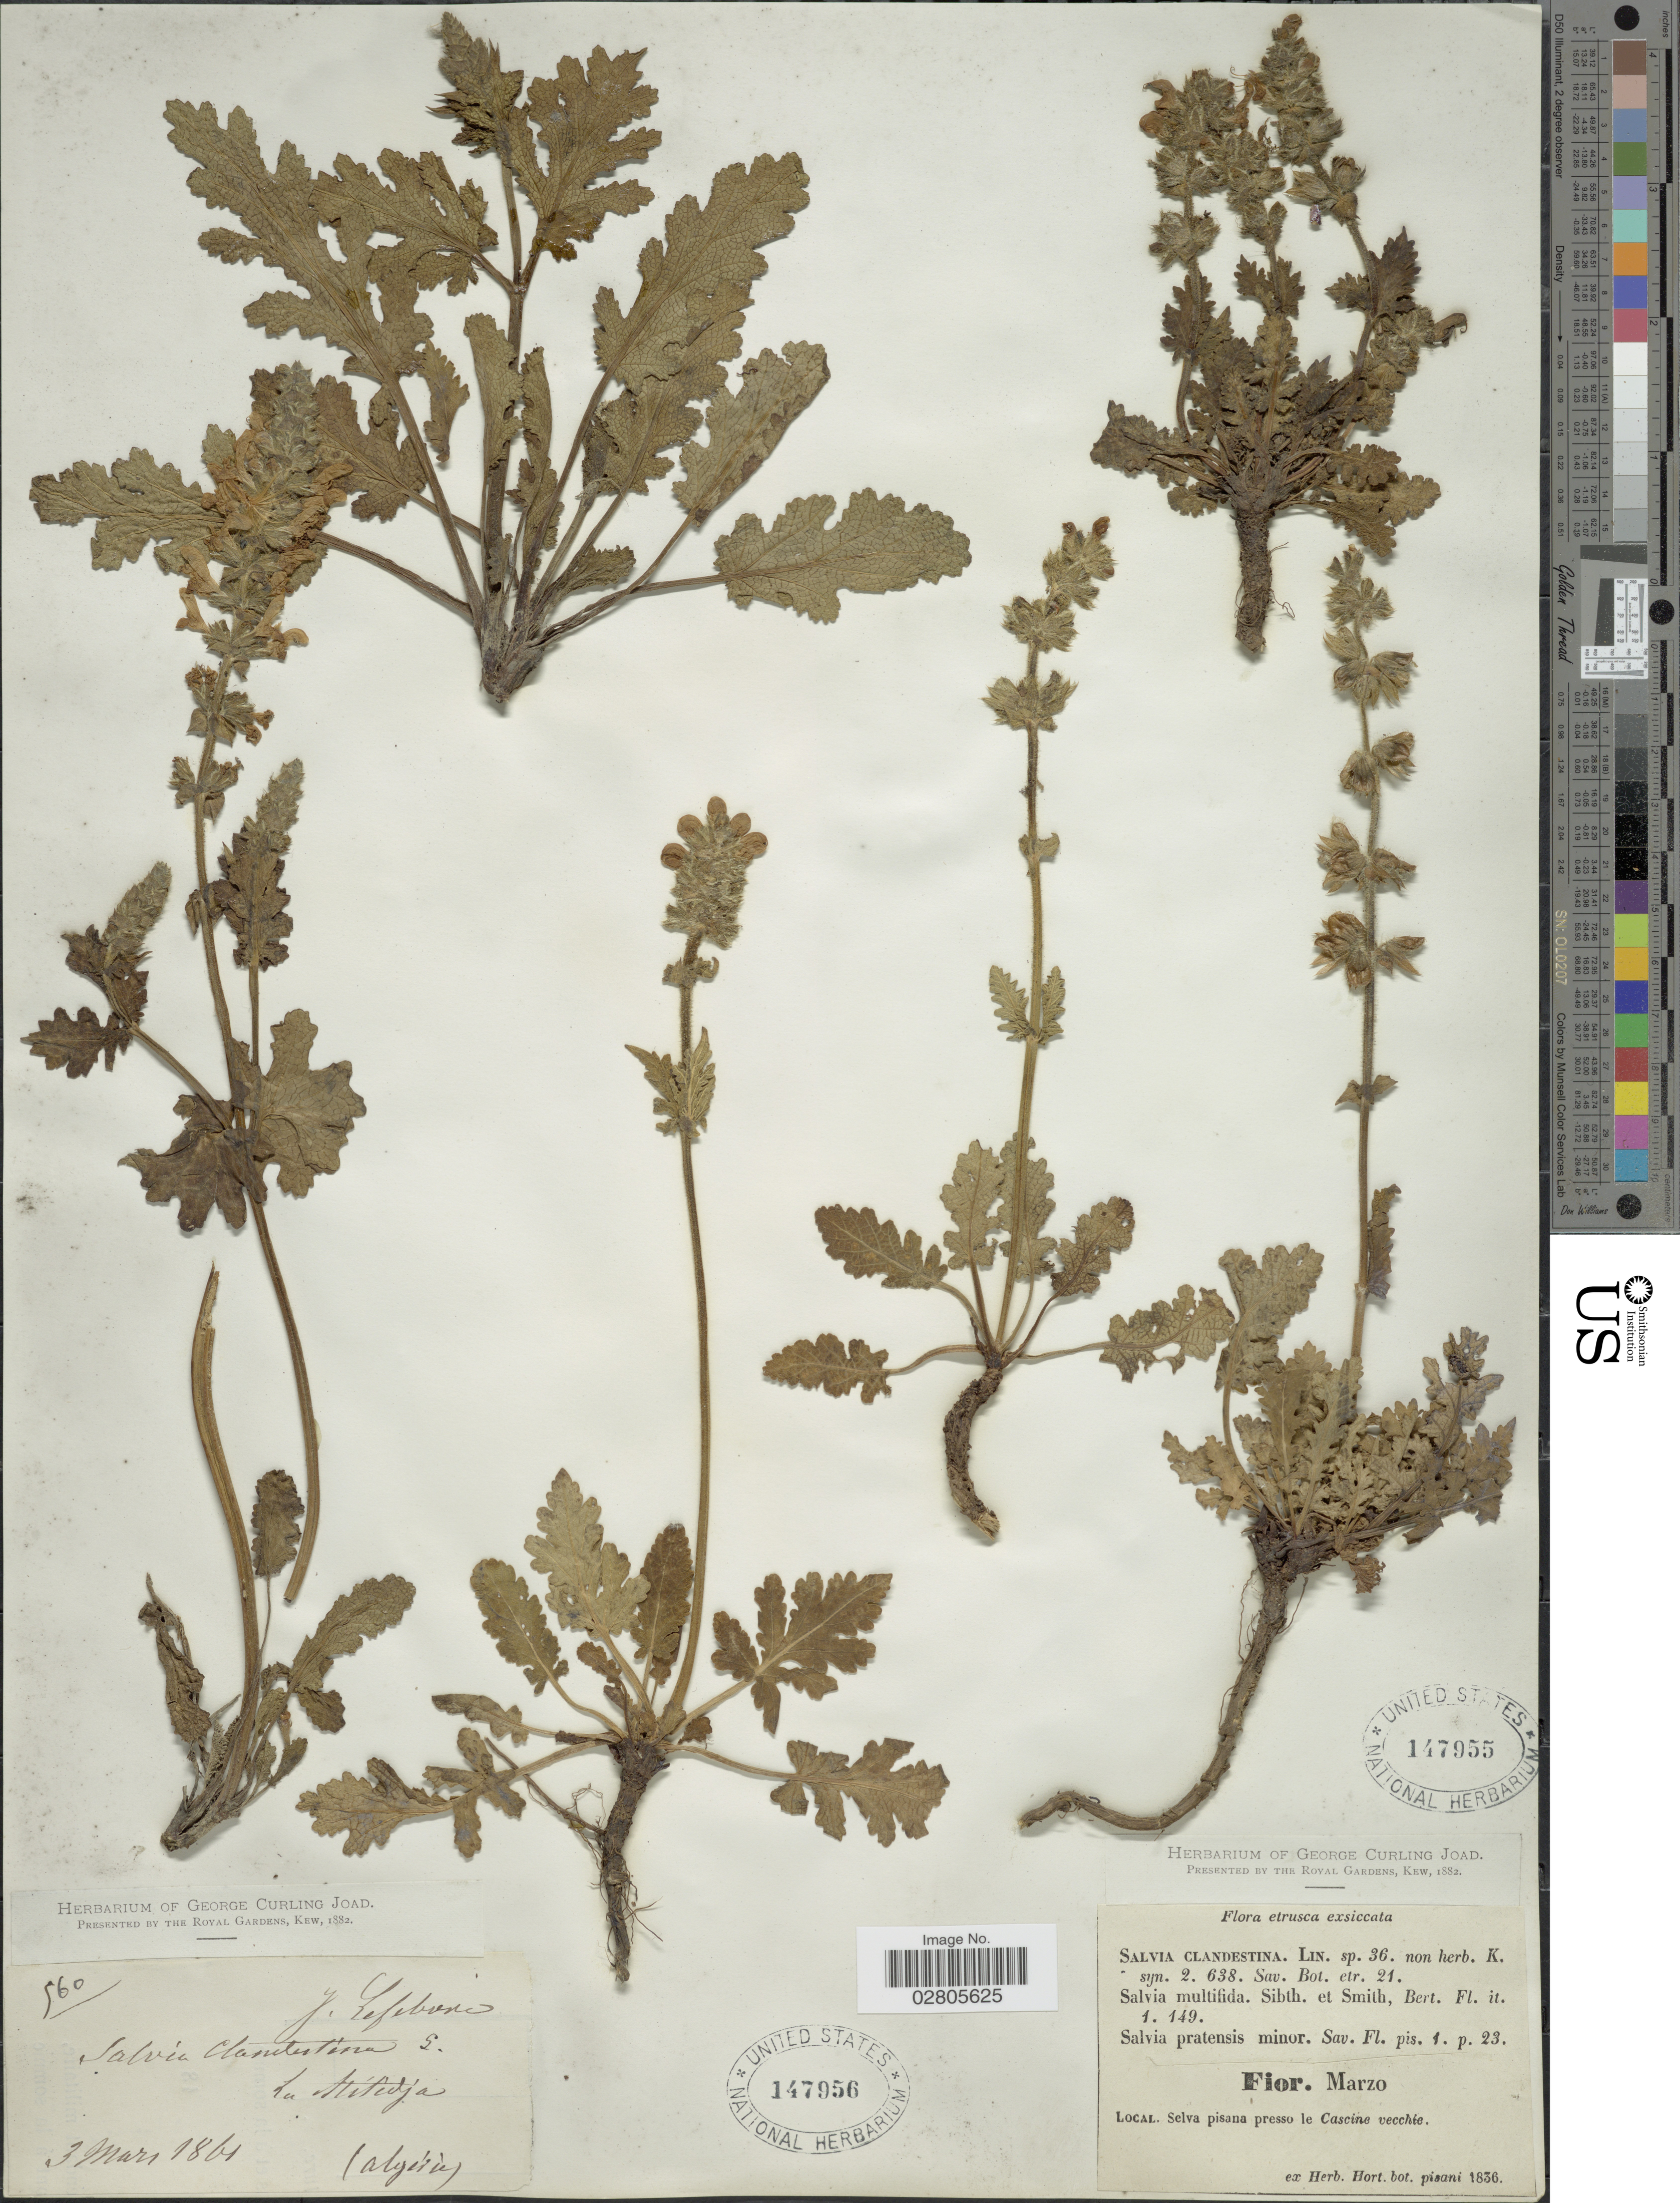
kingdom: Plantae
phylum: Tracheophyta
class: Magnoliopsida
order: Lamiales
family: Lamiaceae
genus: Salvia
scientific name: Salvia clandestina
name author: L.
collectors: ex herb. Hort. Bot. Pisani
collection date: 1836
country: Italy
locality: Etrusca. Selva pisana presso le Cascine vecchie.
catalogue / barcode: US 147955-2